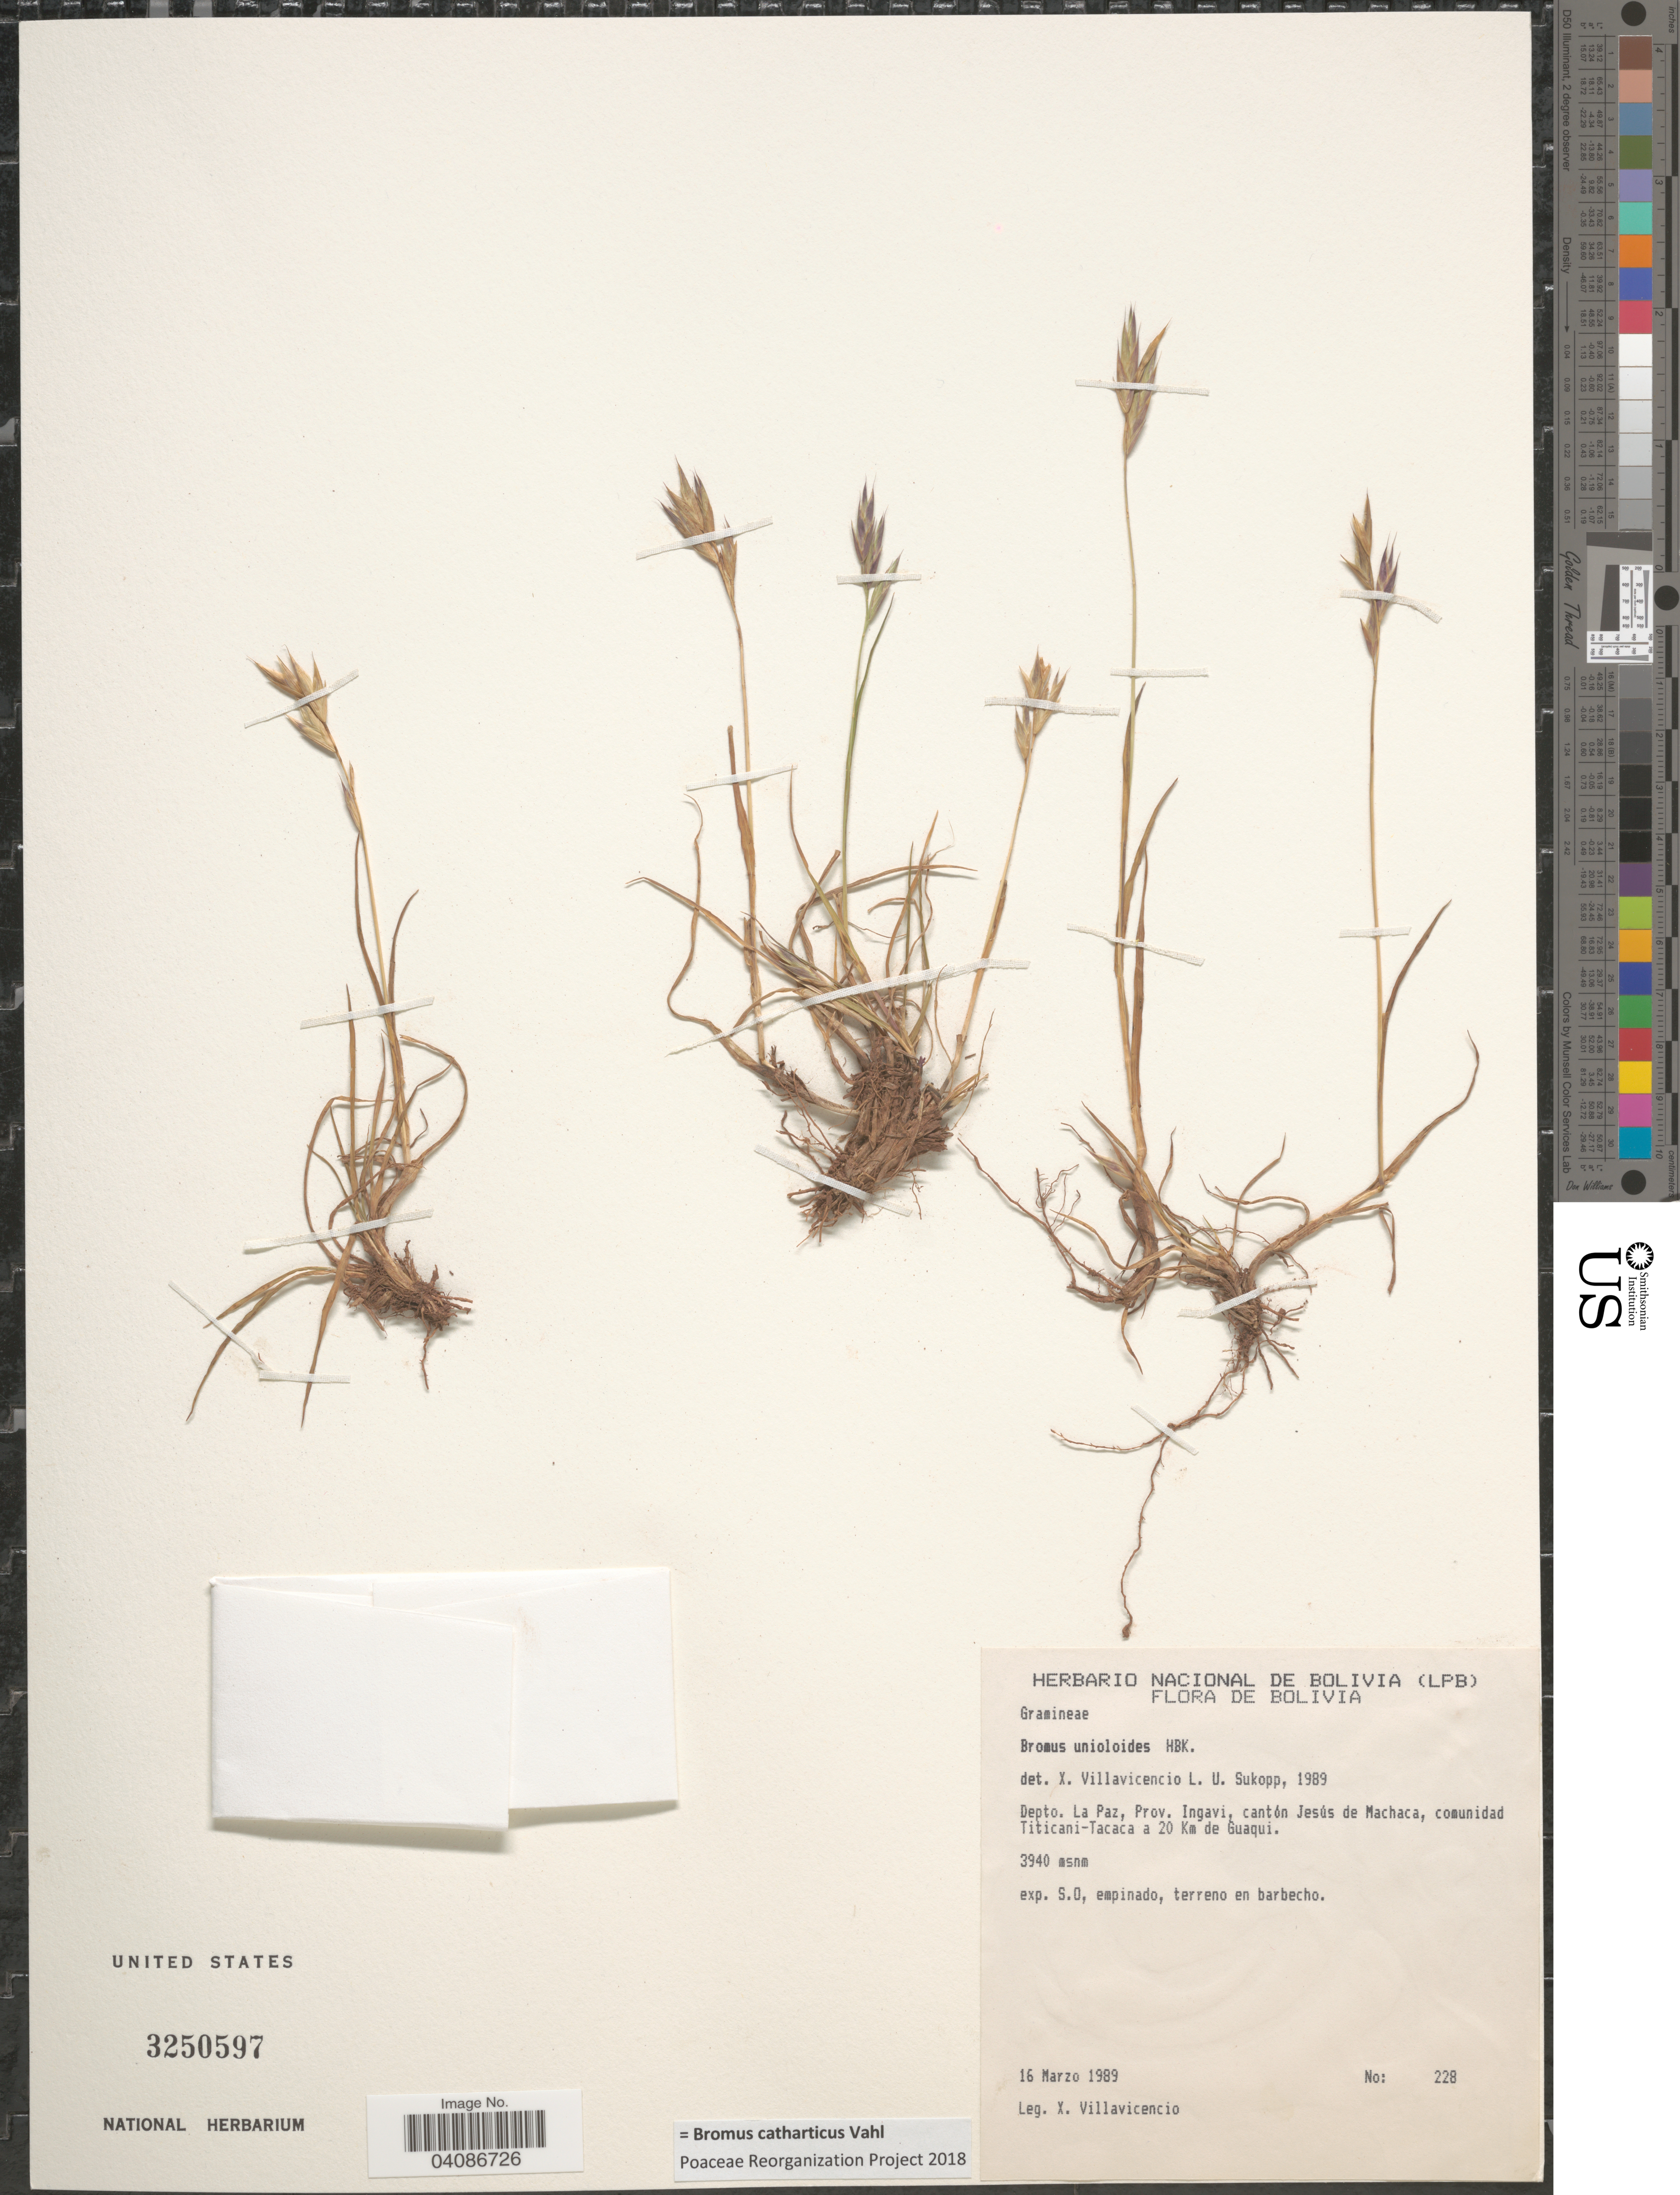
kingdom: Plantae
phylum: Tracheophyta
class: Liliopsida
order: Poales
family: Poaceae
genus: Bromus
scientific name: Bromus catharticus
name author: Vahl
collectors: X. Villavicencio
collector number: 228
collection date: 1989-03-16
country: Bolivia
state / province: La Paz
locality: Depto. La Paz, Prov. Ingavi, cantón Jesús de Machaca, comunidad Titicani-Tacaca a 20 Km de Guaqui.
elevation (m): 3940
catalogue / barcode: US 3250597